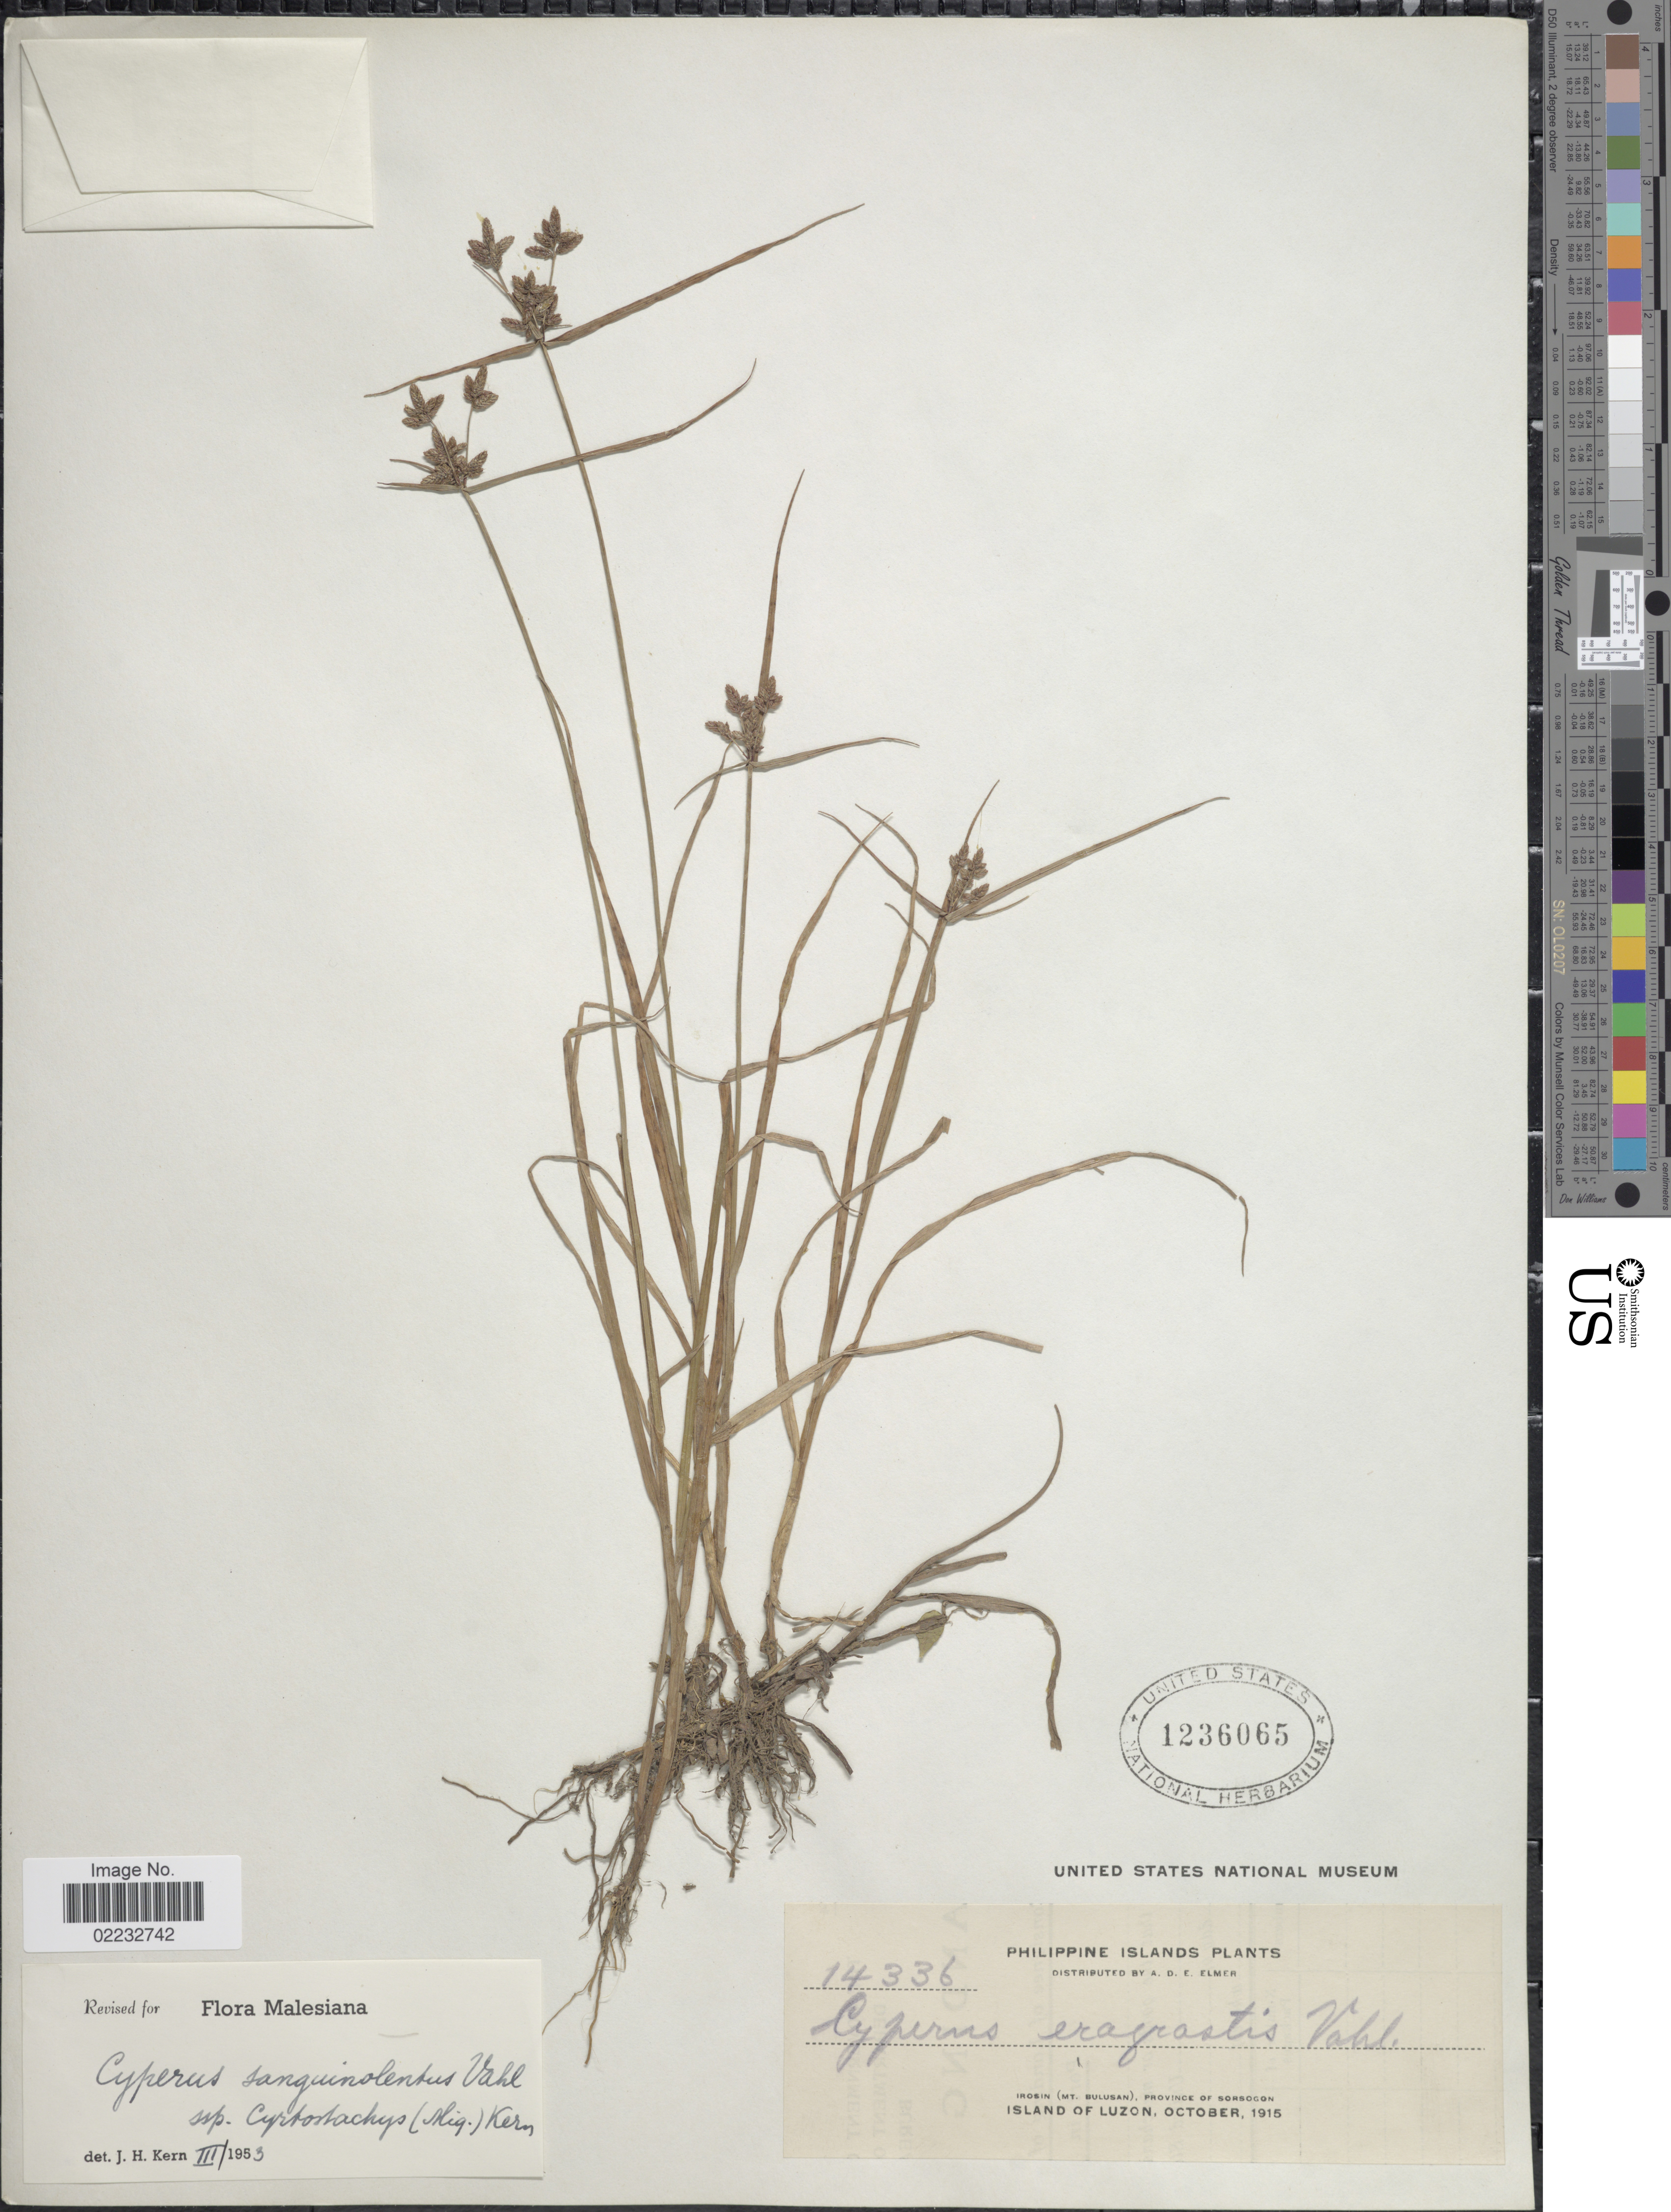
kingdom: Plantae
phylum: Tracheophyta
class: Liliopsida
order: Poales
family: Cyperaceae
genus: Cyperus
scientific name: Cyperus sanguinolentus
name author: Vahl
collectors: A. D. E. Elmer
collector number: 14336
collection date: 1915-10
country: Philippines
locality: Irosin (Mt. Bulusan), Province of Sorsogon. Island of Luzon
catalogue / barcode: US 1236065